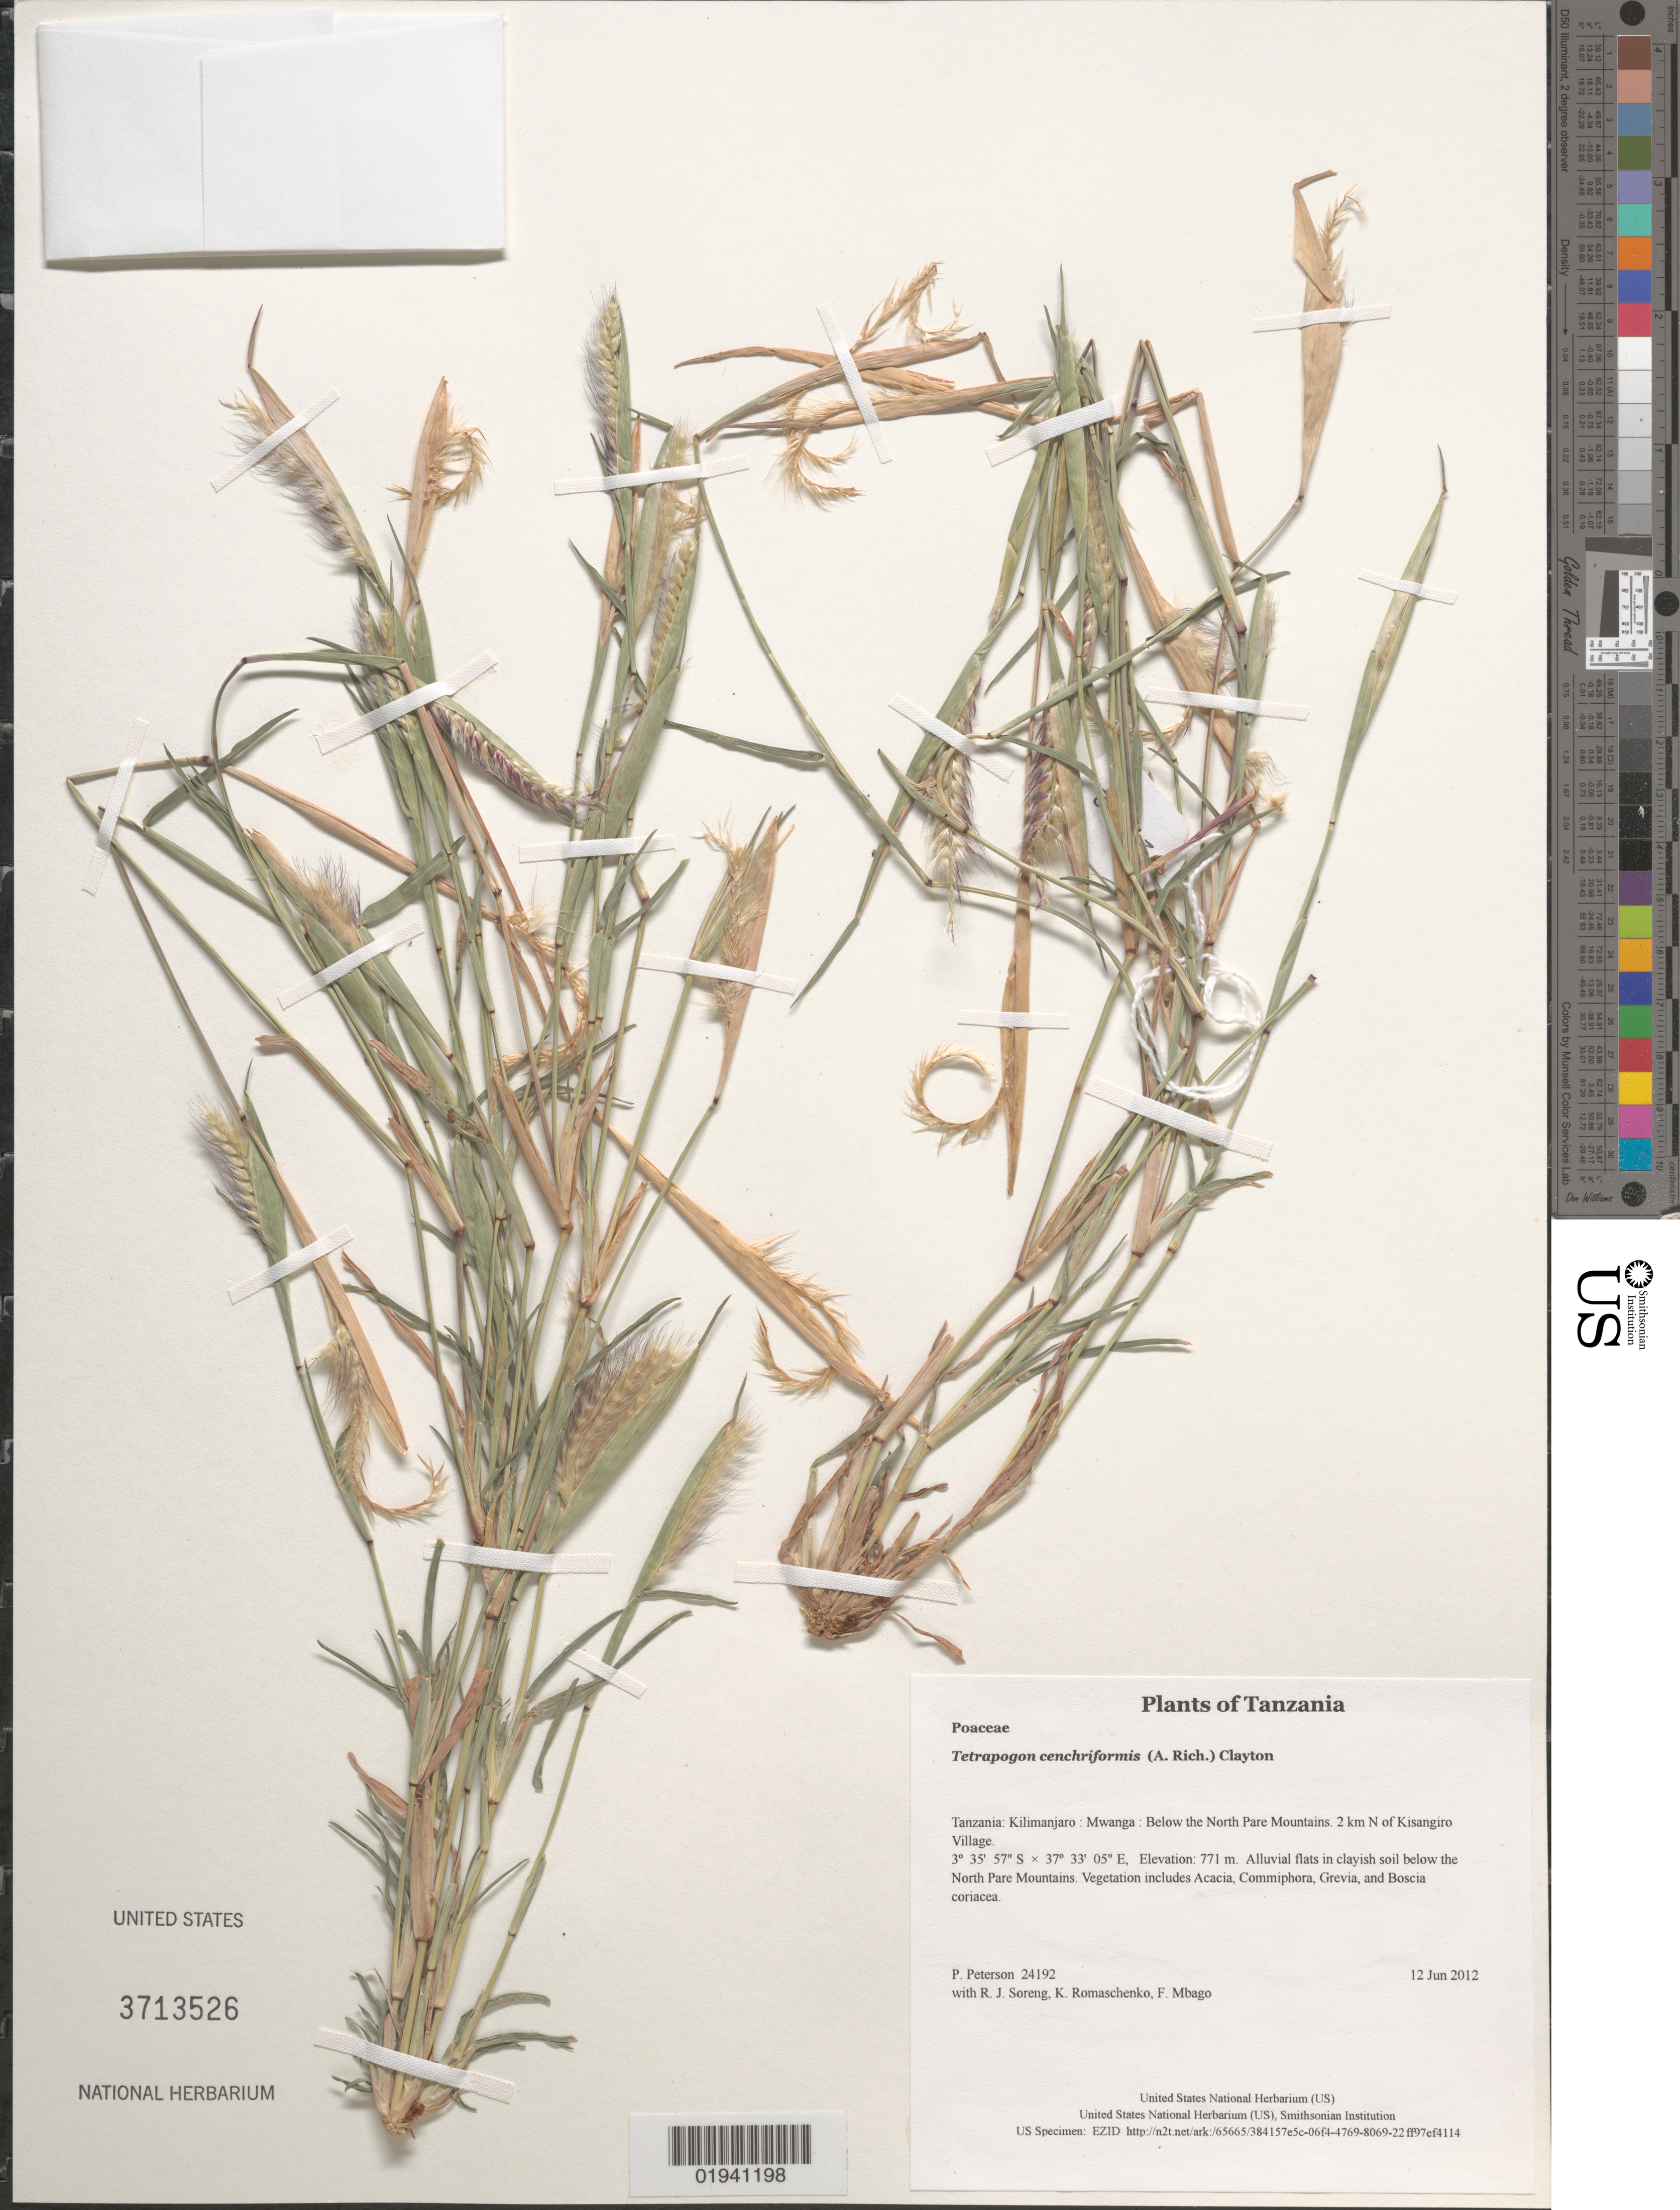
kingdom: Plantae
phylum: Tracheophyta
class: Liliopsida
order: Poales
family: Poaceae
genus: Tetrapogon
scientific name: Tetrapogon cenchriformis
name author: (A. Rich.) Clayton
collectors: P. M. Peterson, R. J. Soreng, K. Romaschenko & F. Mbago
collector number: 24192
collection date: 2012-06-12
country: Tanzania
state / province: Kilimanjaro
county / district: Mwanga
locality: Below the North Pare Mountains. 2 km N of Kisangiro Village.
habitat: Alluvial flats in clayish soil below the North Pare Mountains. Vegetation includes Acacia, Commiphora, Grevia, and Boscia coriacea.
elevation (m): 771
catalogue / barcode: US 3713526